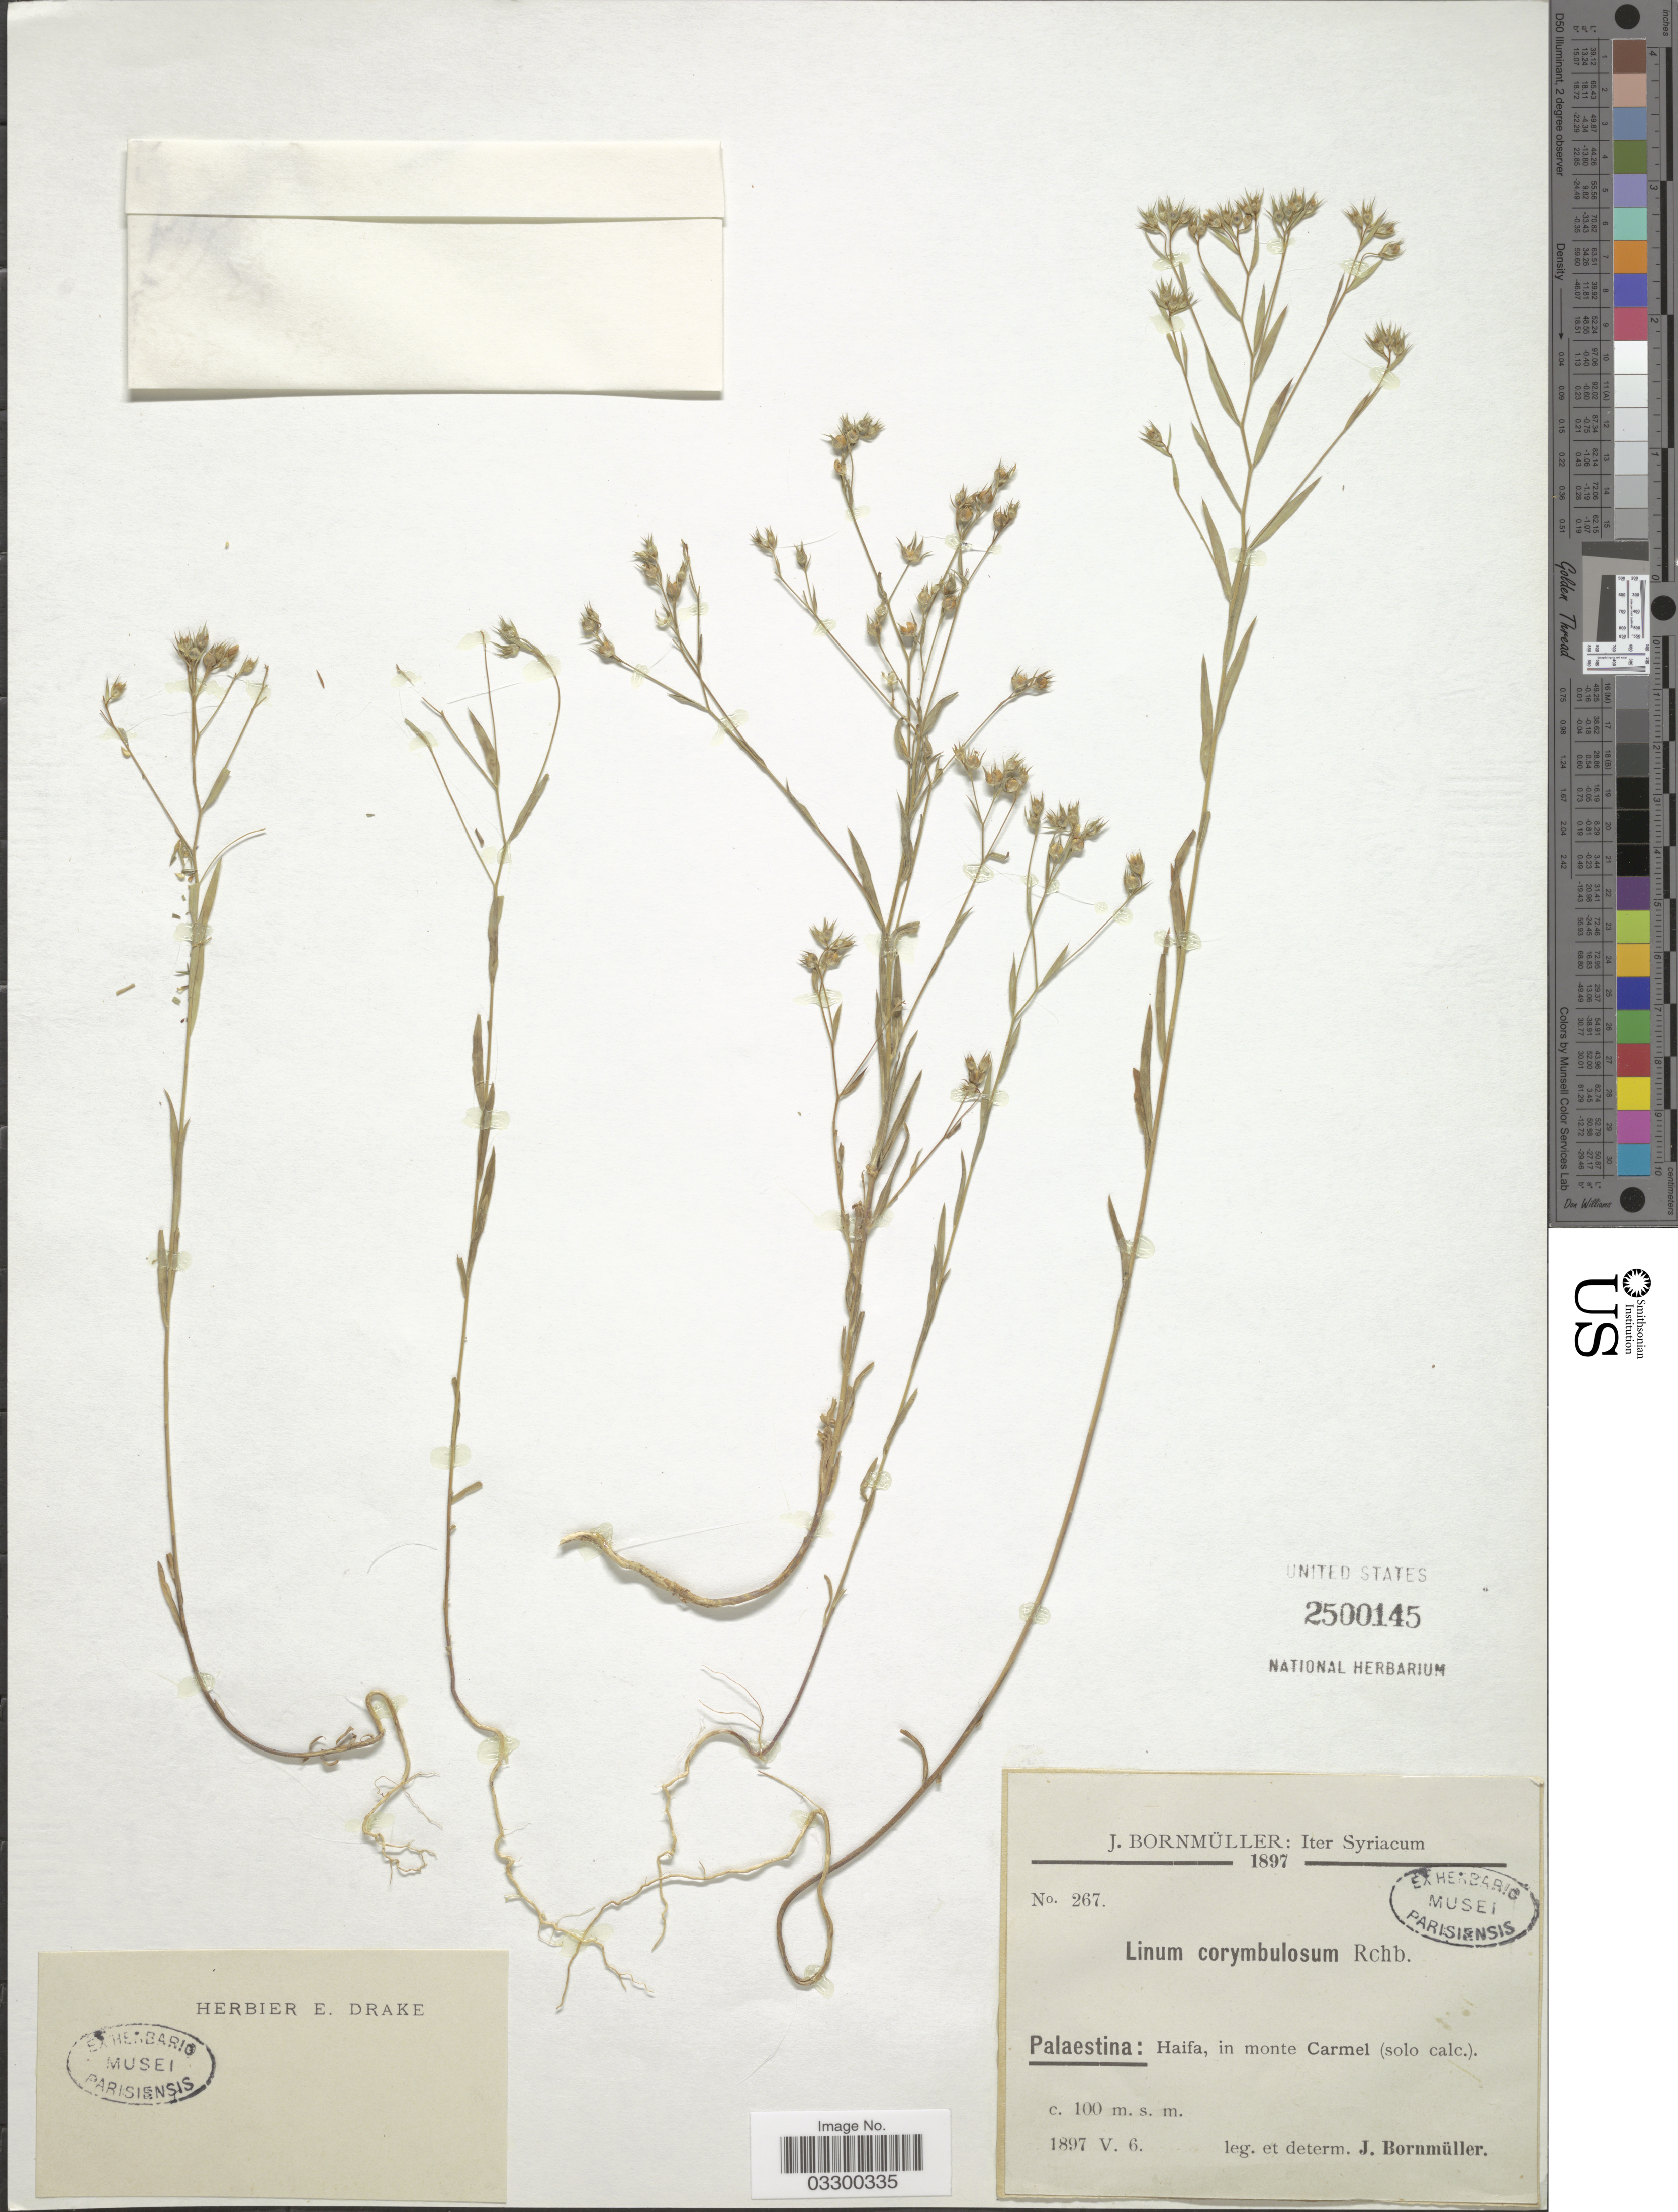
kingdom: Plantae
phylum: Tracheophyta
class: Magnoliopsida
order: Malpighiales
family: Linaceae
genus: Linum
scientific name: Linum corymbulosum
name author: Rchb.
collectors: J. Bornmüller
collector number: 267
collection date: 1897-05-06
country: Israel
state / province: Haifa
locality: Palaestina: in monte Carmel (solo calc.).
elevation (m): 100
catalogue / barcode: US 2500145